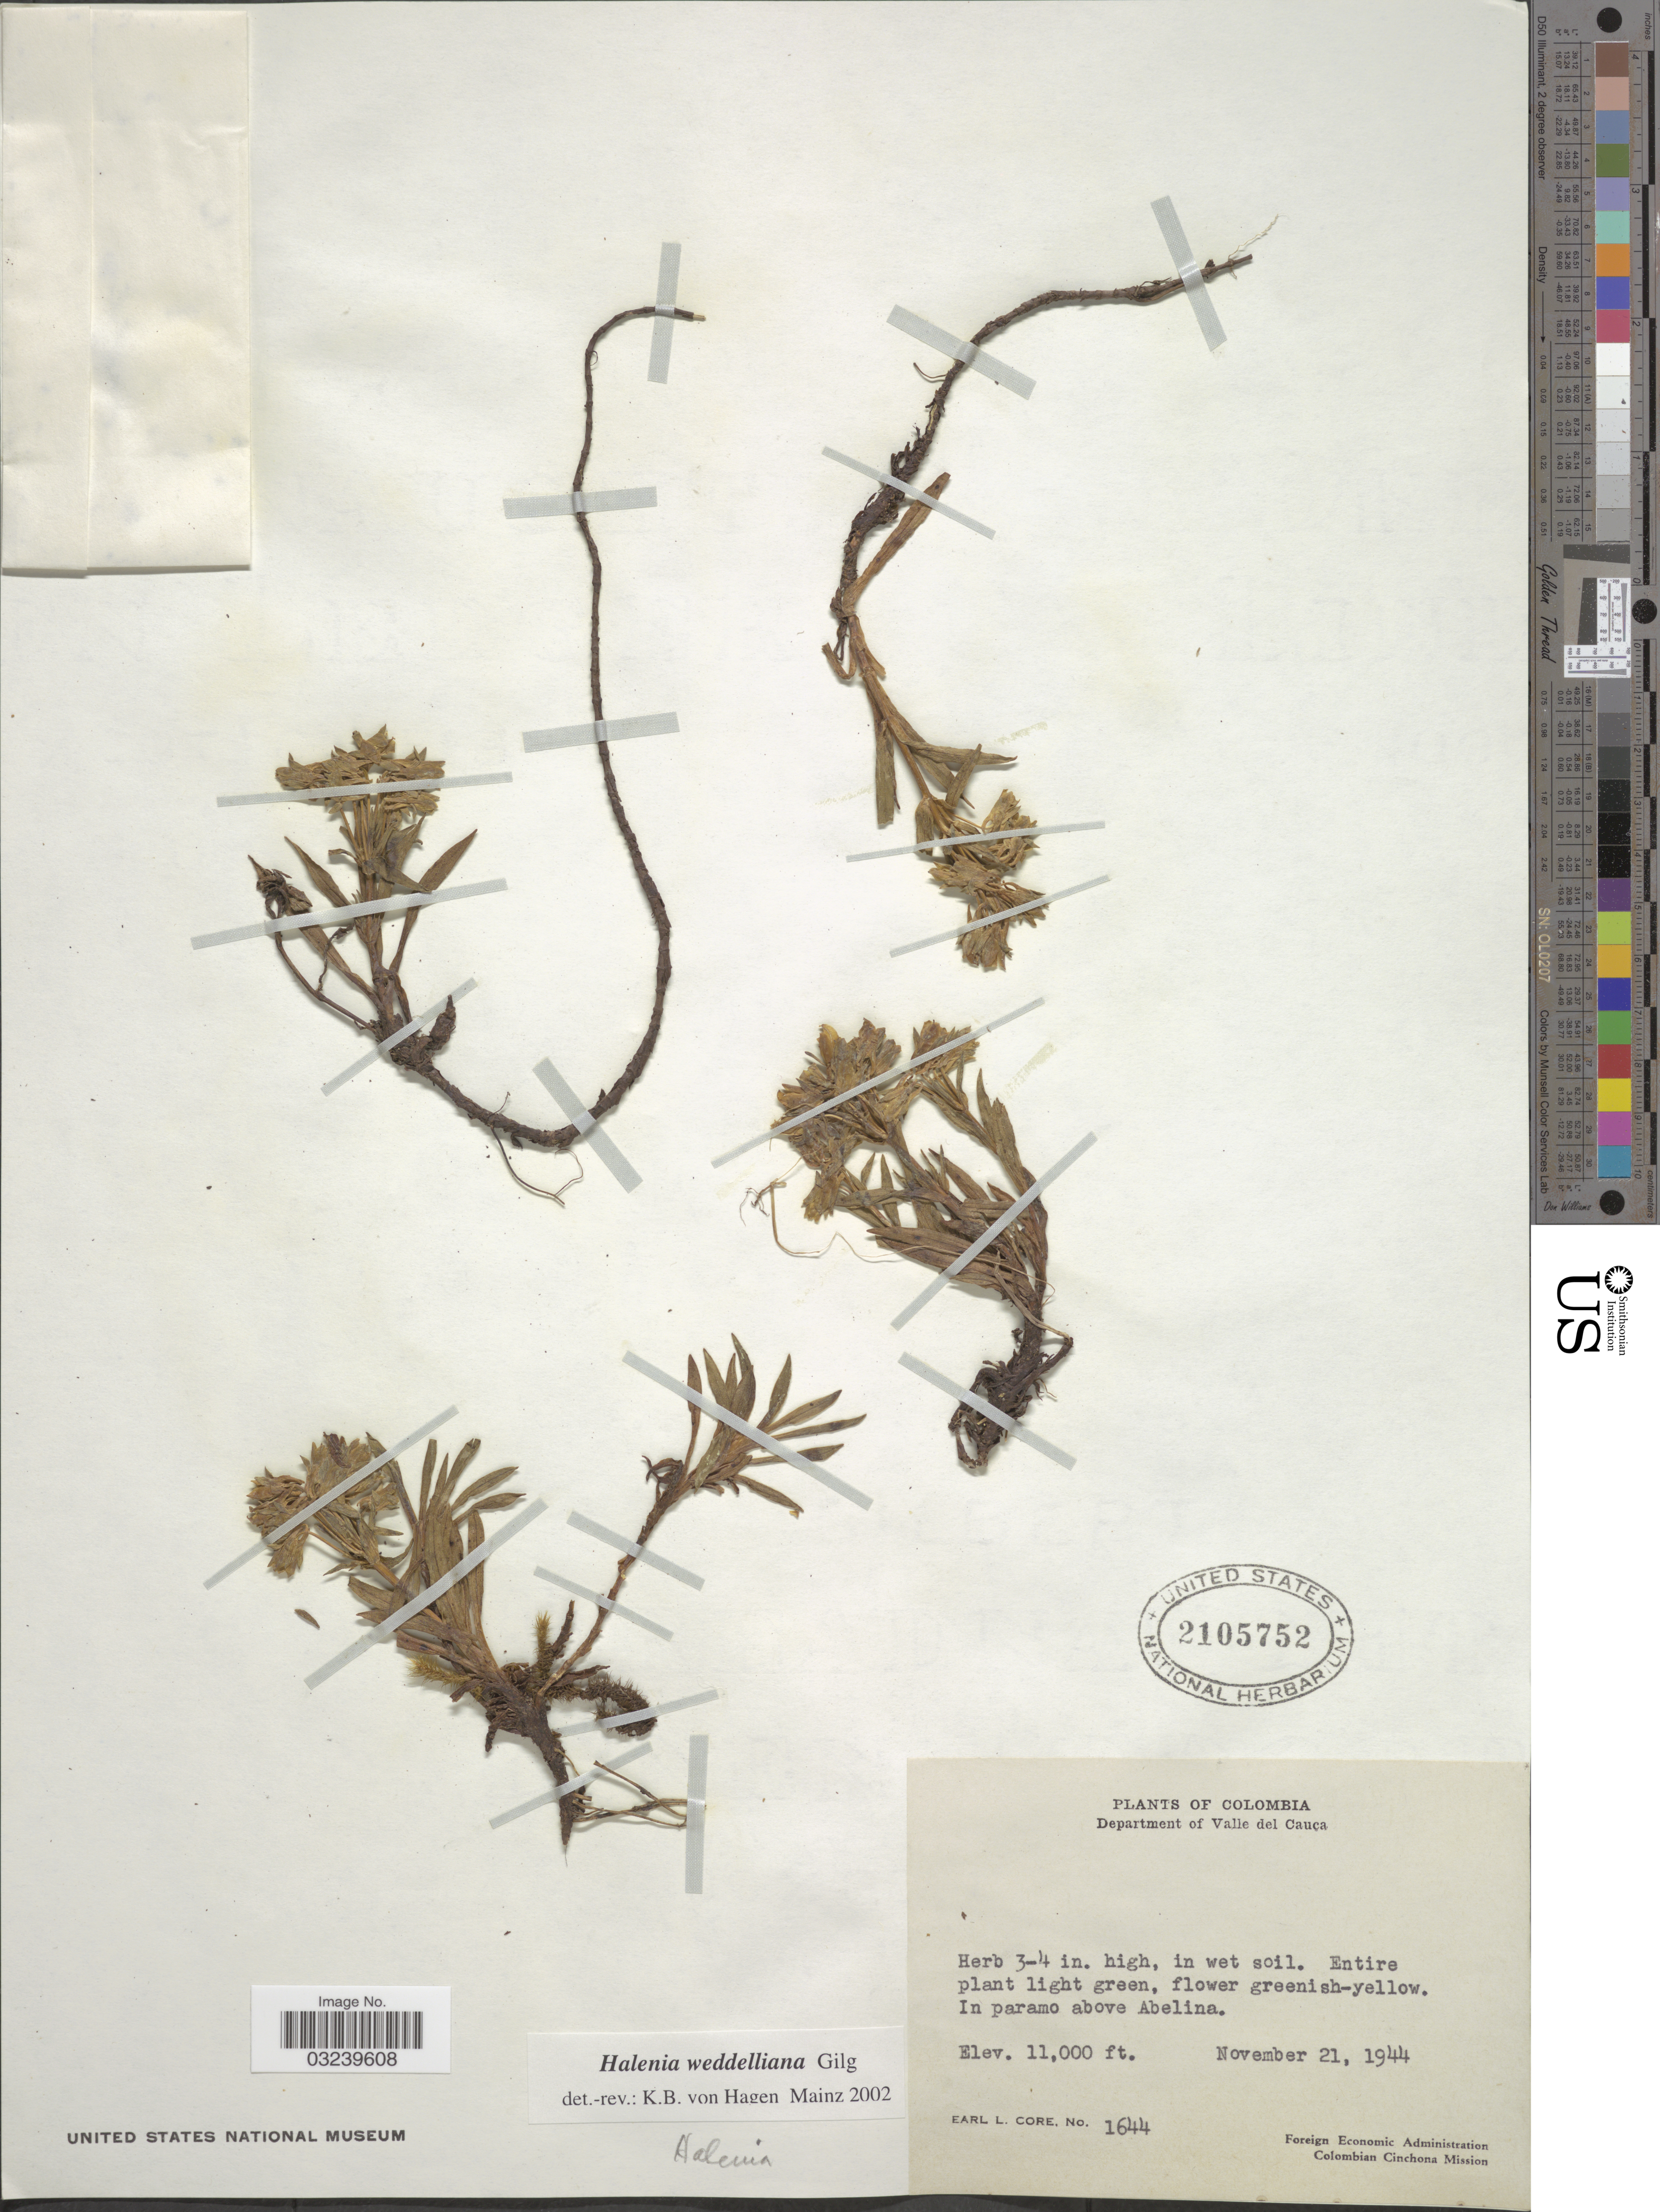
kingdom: Plantae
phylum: Tracheophyta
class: Magnoliopsida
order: Gentianales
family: Gentianaceae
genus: Halenia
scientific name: Halenia weddelliana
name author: Gilg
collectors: E. L. Core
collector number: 1644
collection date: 1944-11-21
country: Colombia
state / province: Valle del Cauca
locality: Department of Valle del Cauca, In paramo above Abelina.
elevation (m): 3353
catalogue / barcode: US 2105752